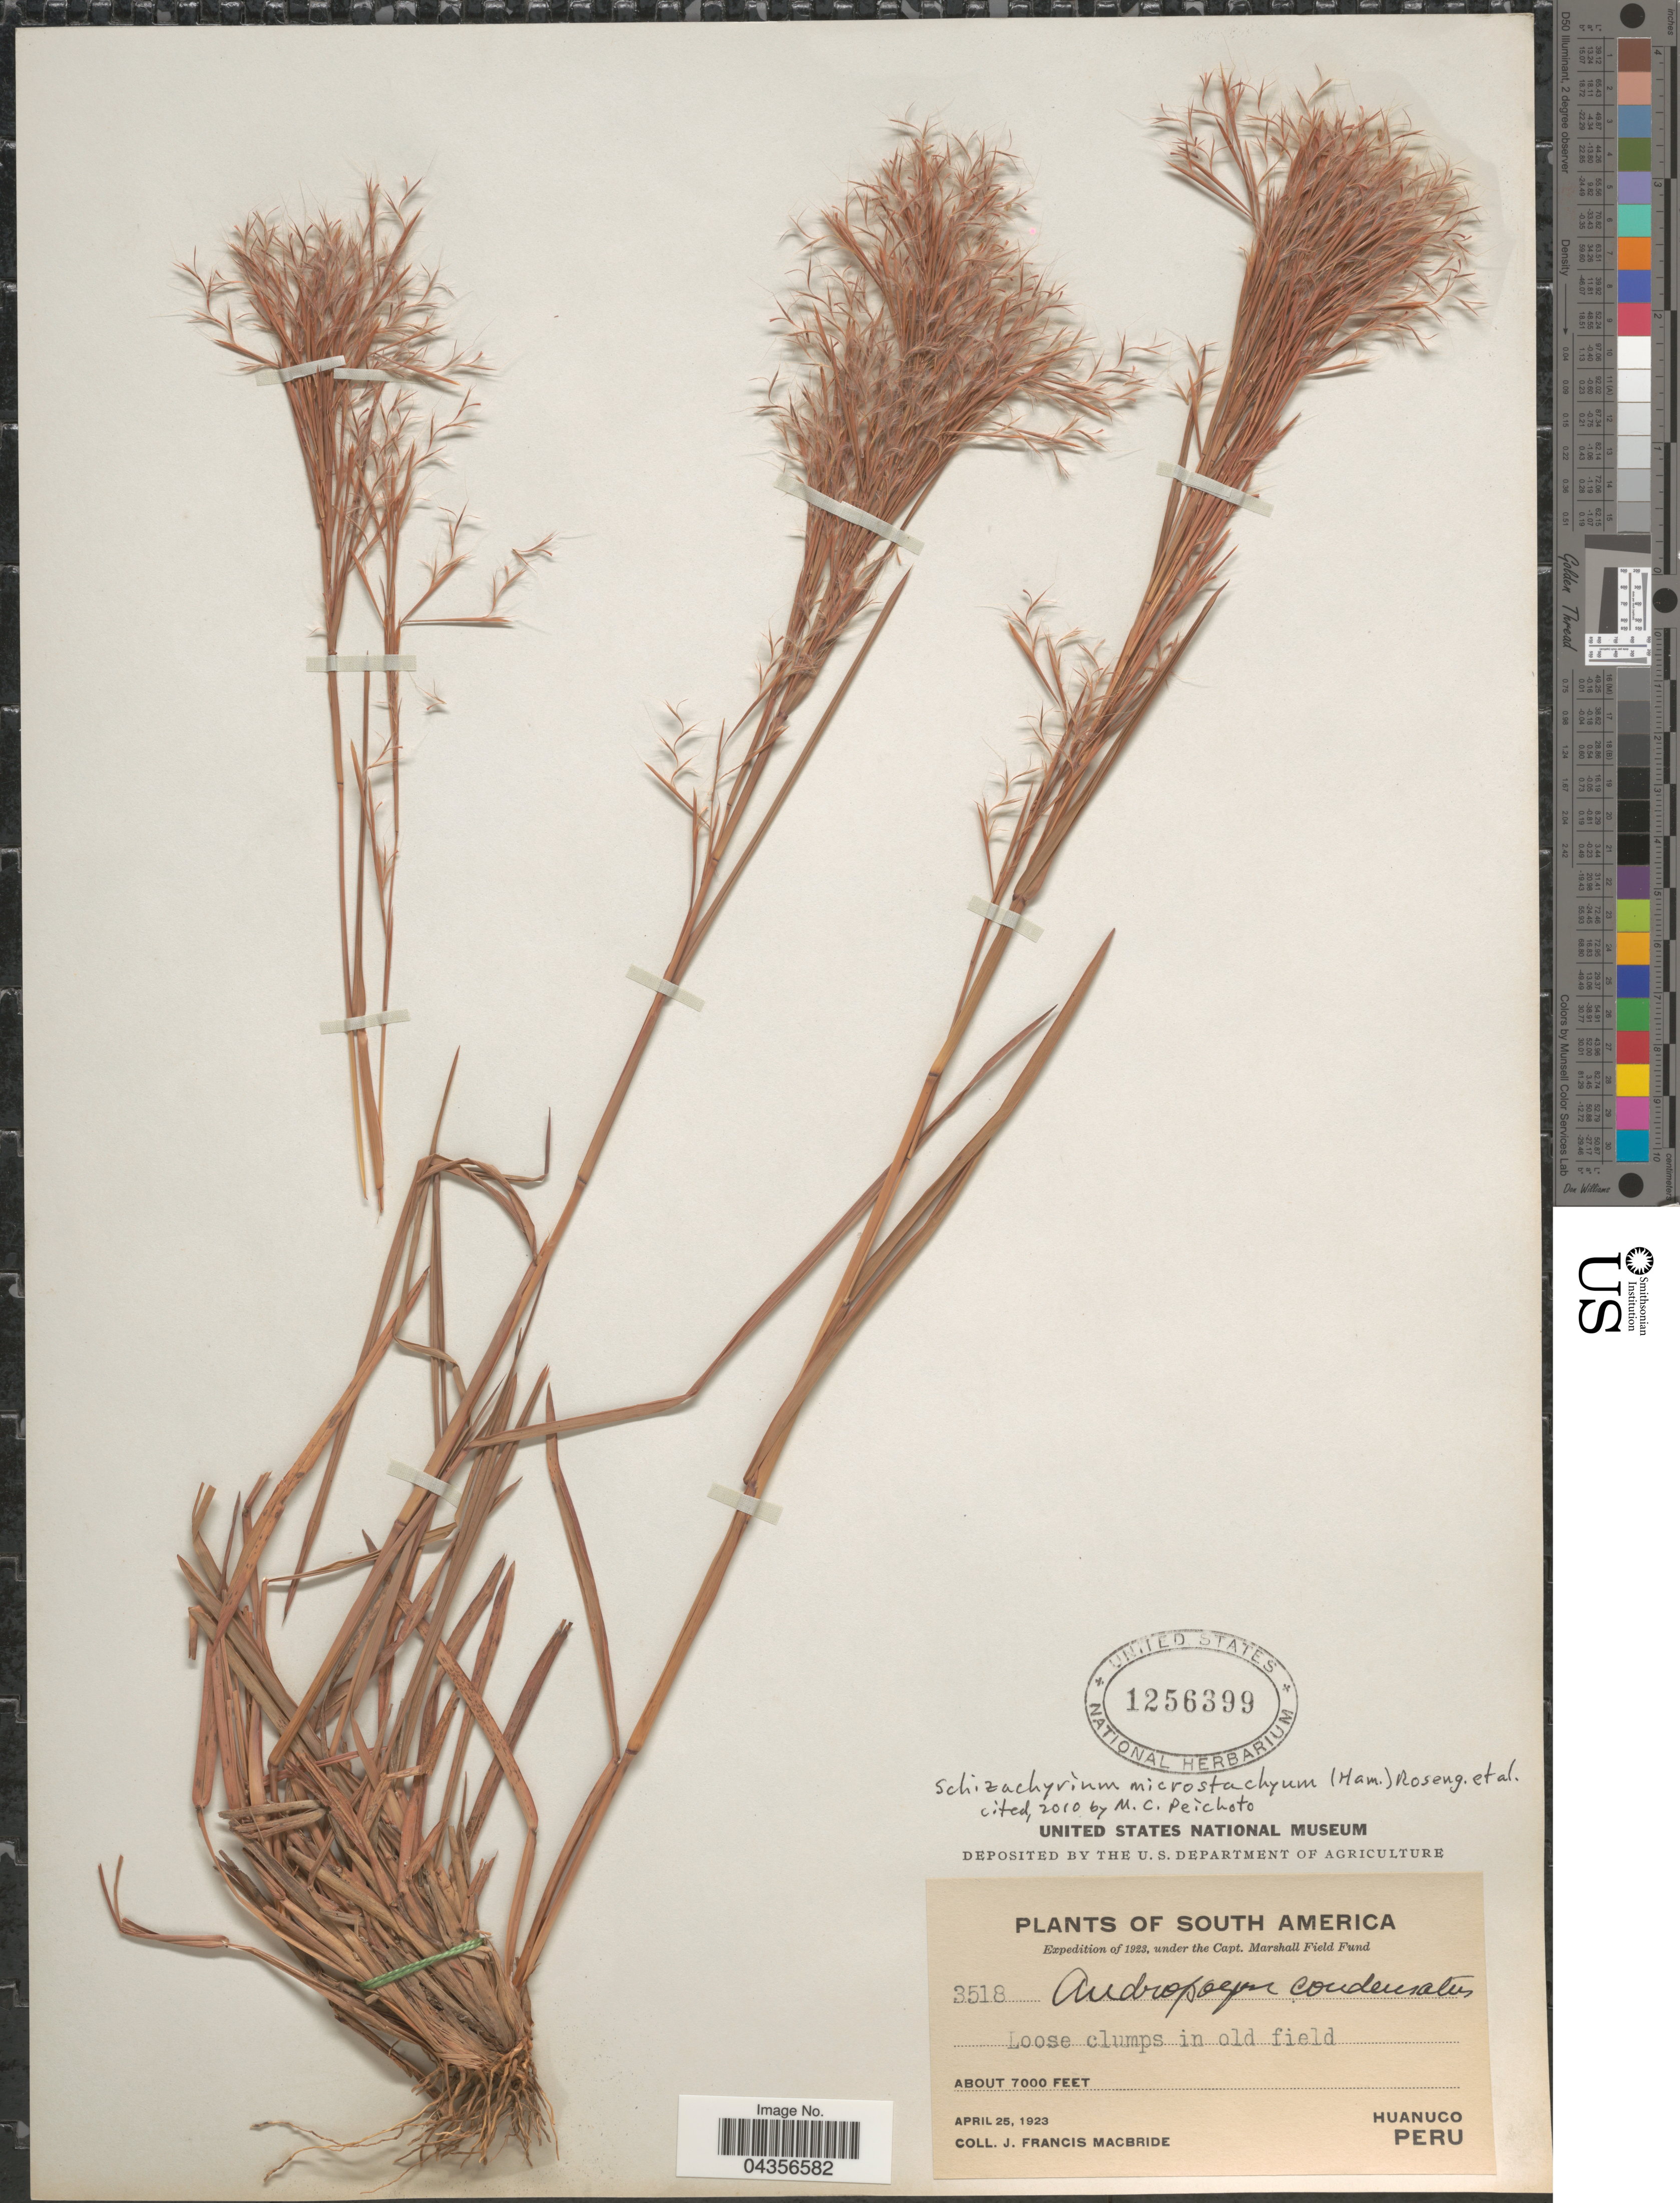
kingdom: Plantae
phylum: Tracheophyta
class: Liliopsida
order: Poales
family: Poaceae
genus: Schizachyrium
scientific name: Schizachyrium microstachyum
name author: (Desv. ex Ham.) Roseng. et al.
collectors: J. F. Macbride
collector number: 3518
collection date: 1923-04-25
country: Peru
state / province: Huánuco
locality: Expedition of 1923. Huanuco.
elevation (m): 2134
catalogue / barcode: US 1256399